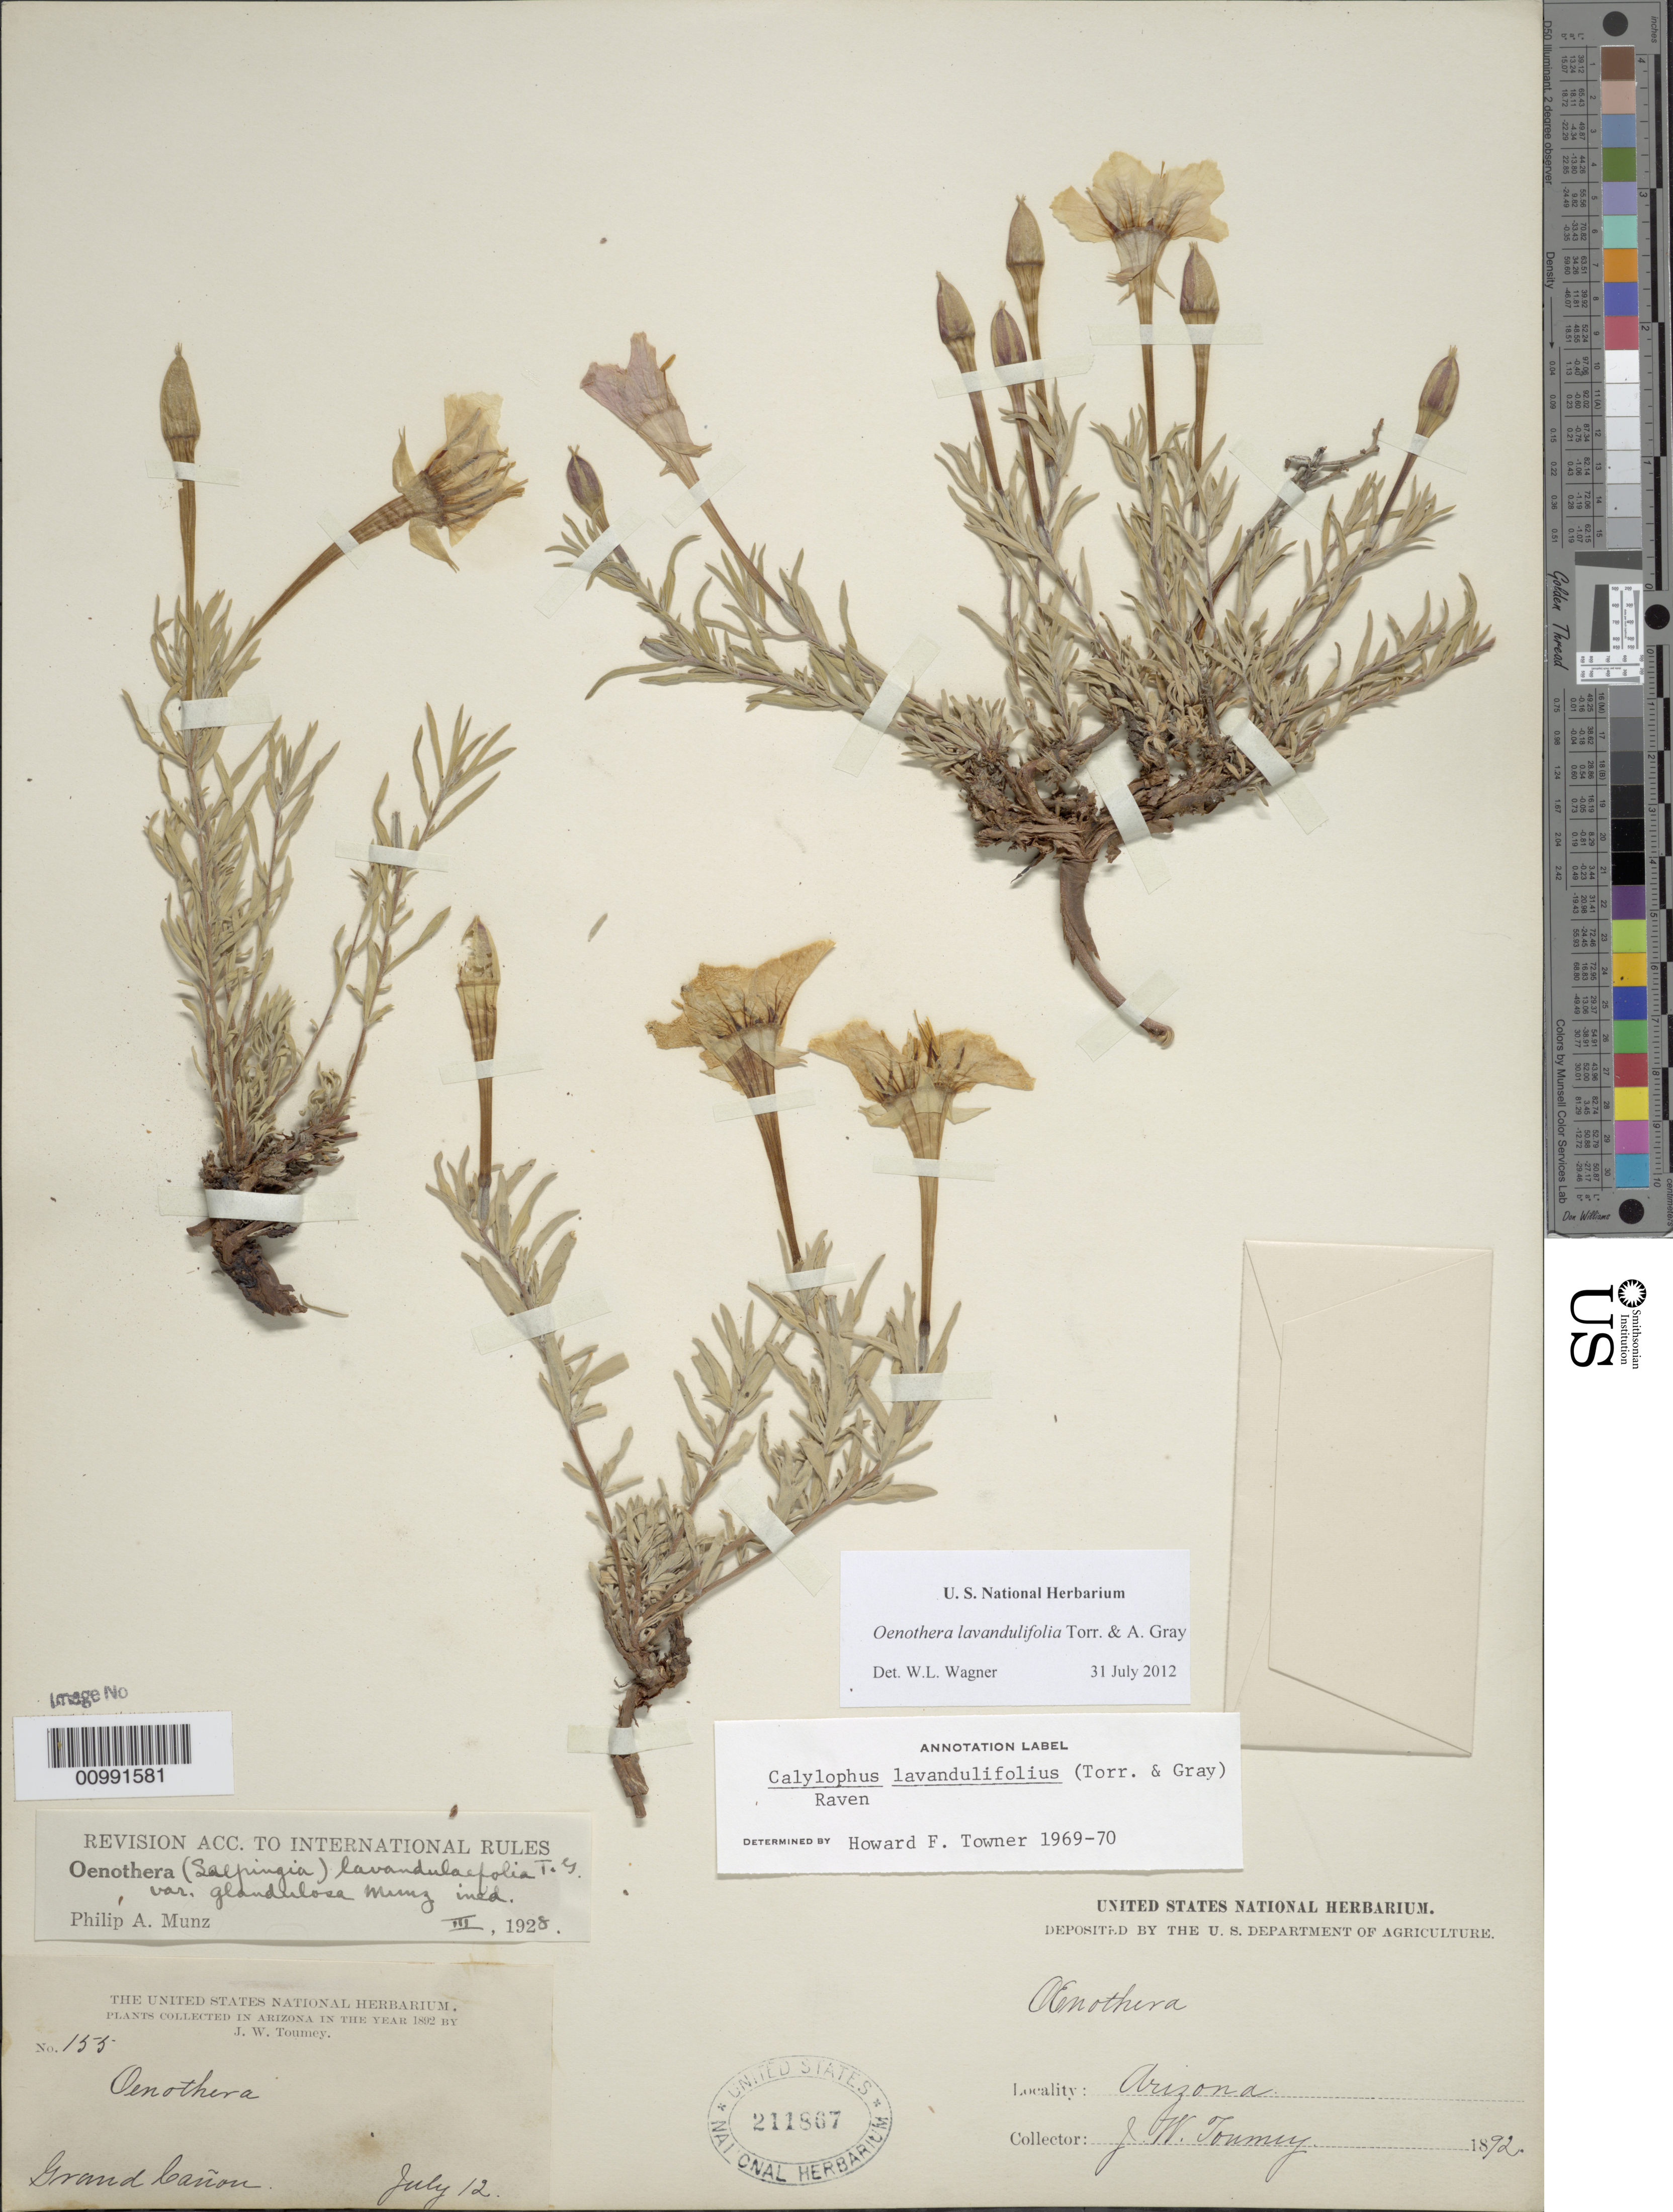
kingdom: Plantae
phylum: Tracheophyta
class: Magnoliopsida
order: Myrtales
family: Onagraceae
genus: Oenothera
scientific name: Oenothera lavandulifolia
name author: Torr. & A. Gray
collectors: J. W. Toumey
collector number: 153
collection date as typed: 12 Jul 1892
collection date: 1892-07-12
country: United States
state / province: Arizona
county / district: Coconino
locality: Grand Canyon.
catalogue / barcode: US 211867